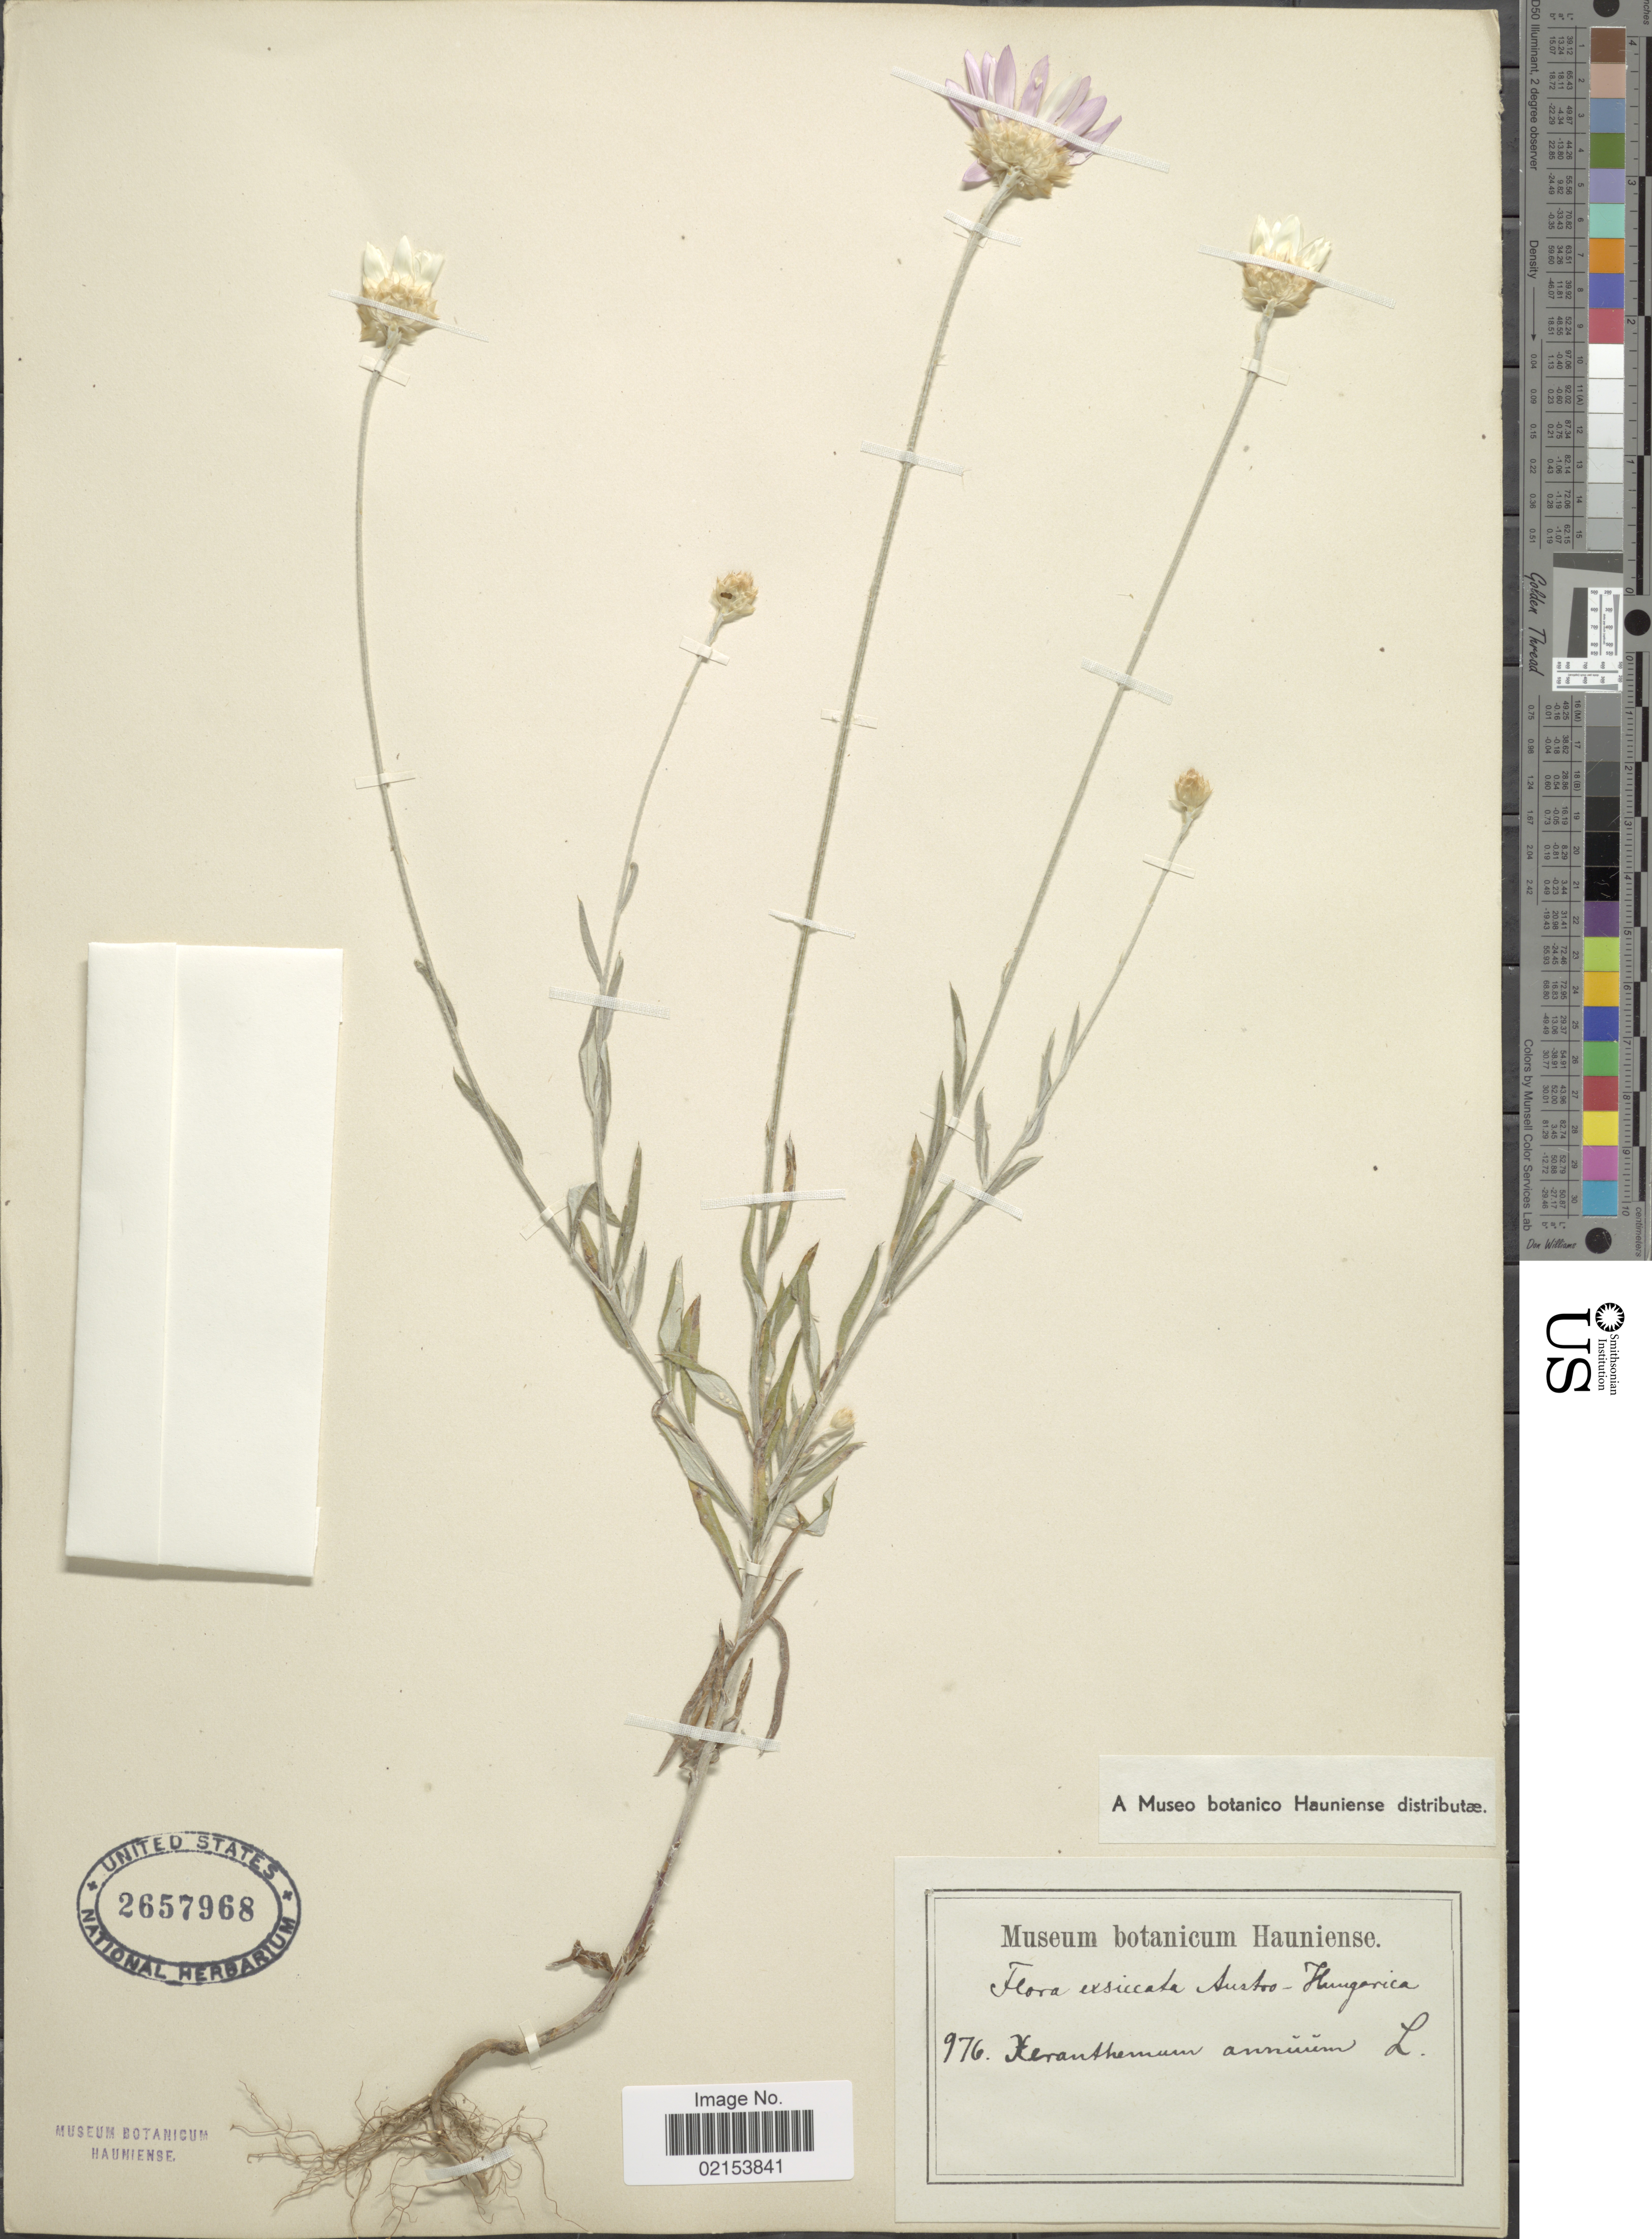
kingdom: Plantae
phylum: Tracheophyta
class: Magnoliopsida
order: Asterales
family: Asteraceae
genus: Xeranthemum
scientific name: Xeranthemum annuum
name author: L.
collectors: ex Museum Botanicum Hauniense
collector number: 976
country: Hungary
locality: Austro-Hungarica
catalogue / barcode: US 2657968